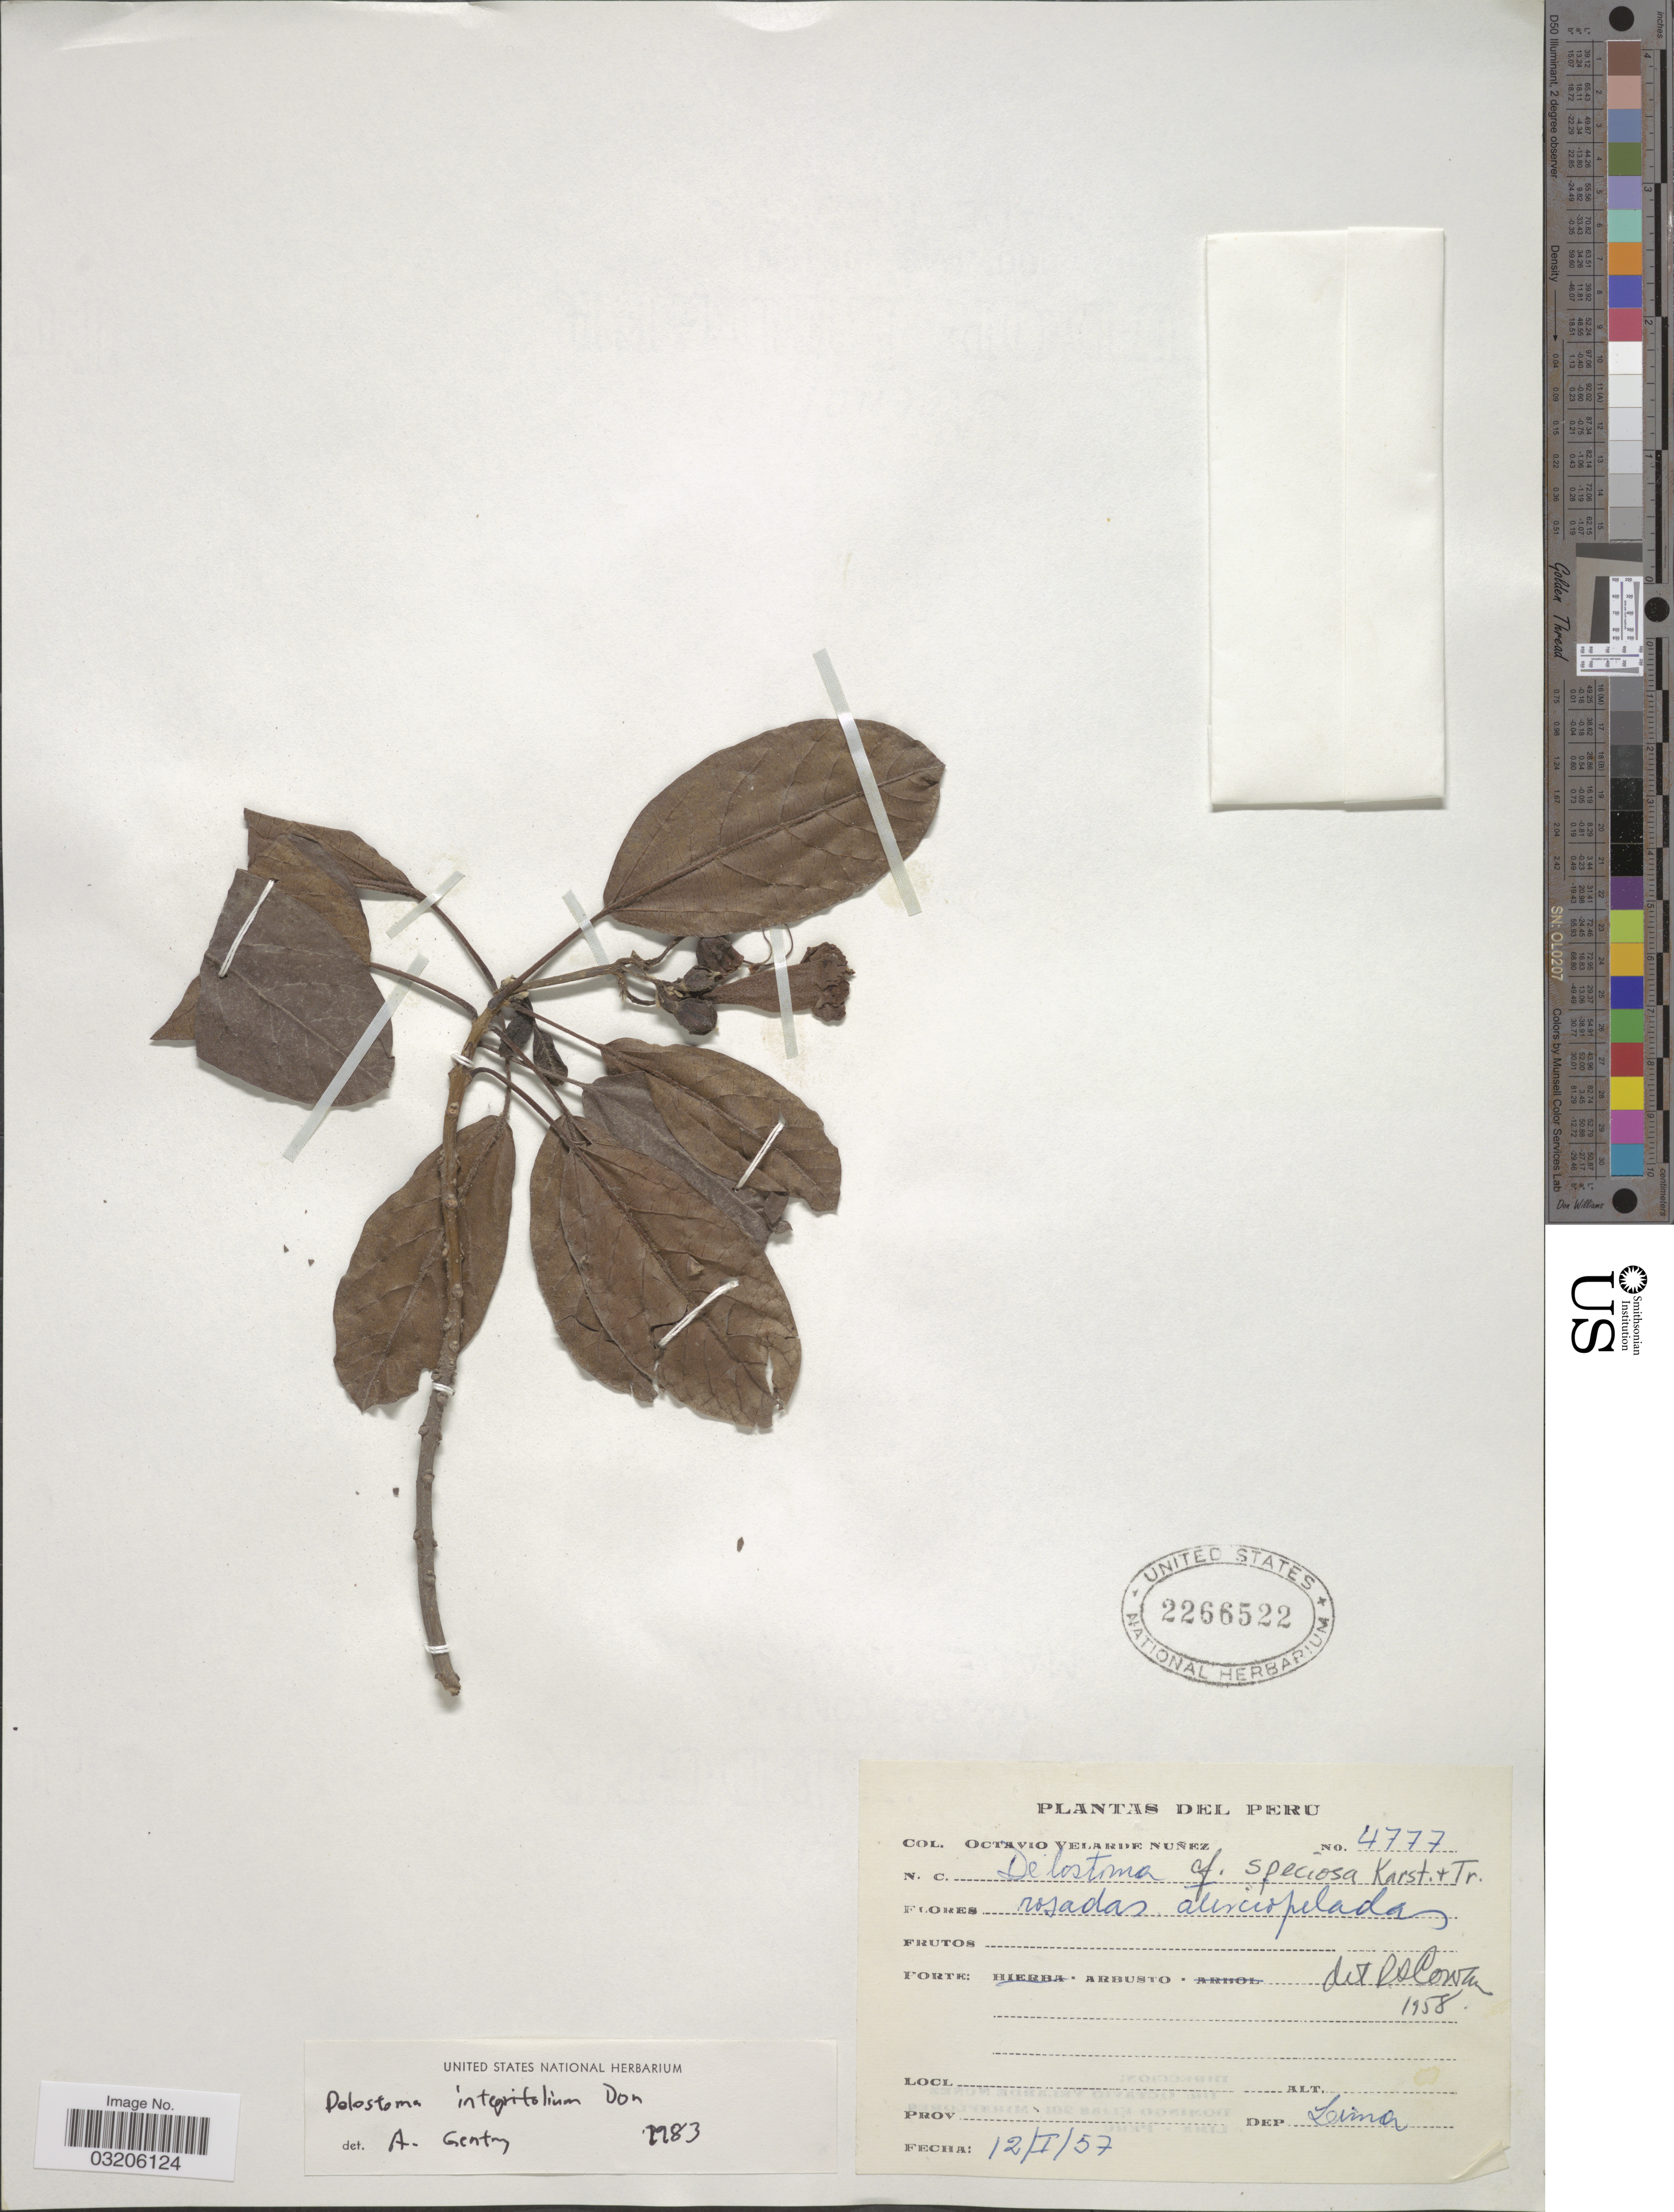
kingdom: Plantae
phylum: Tracheophyta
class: Magnoliopsida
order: Lamiales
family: Bignoniaceae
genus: Delostoma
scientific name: Delostoma integrifolium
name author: D. Don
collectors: O. Nuñez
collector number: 4777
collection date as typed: Transcribed d/m/y: 12/1/57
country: Peru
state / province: Lima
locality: Dep. Lima.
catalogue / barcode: US 2266522